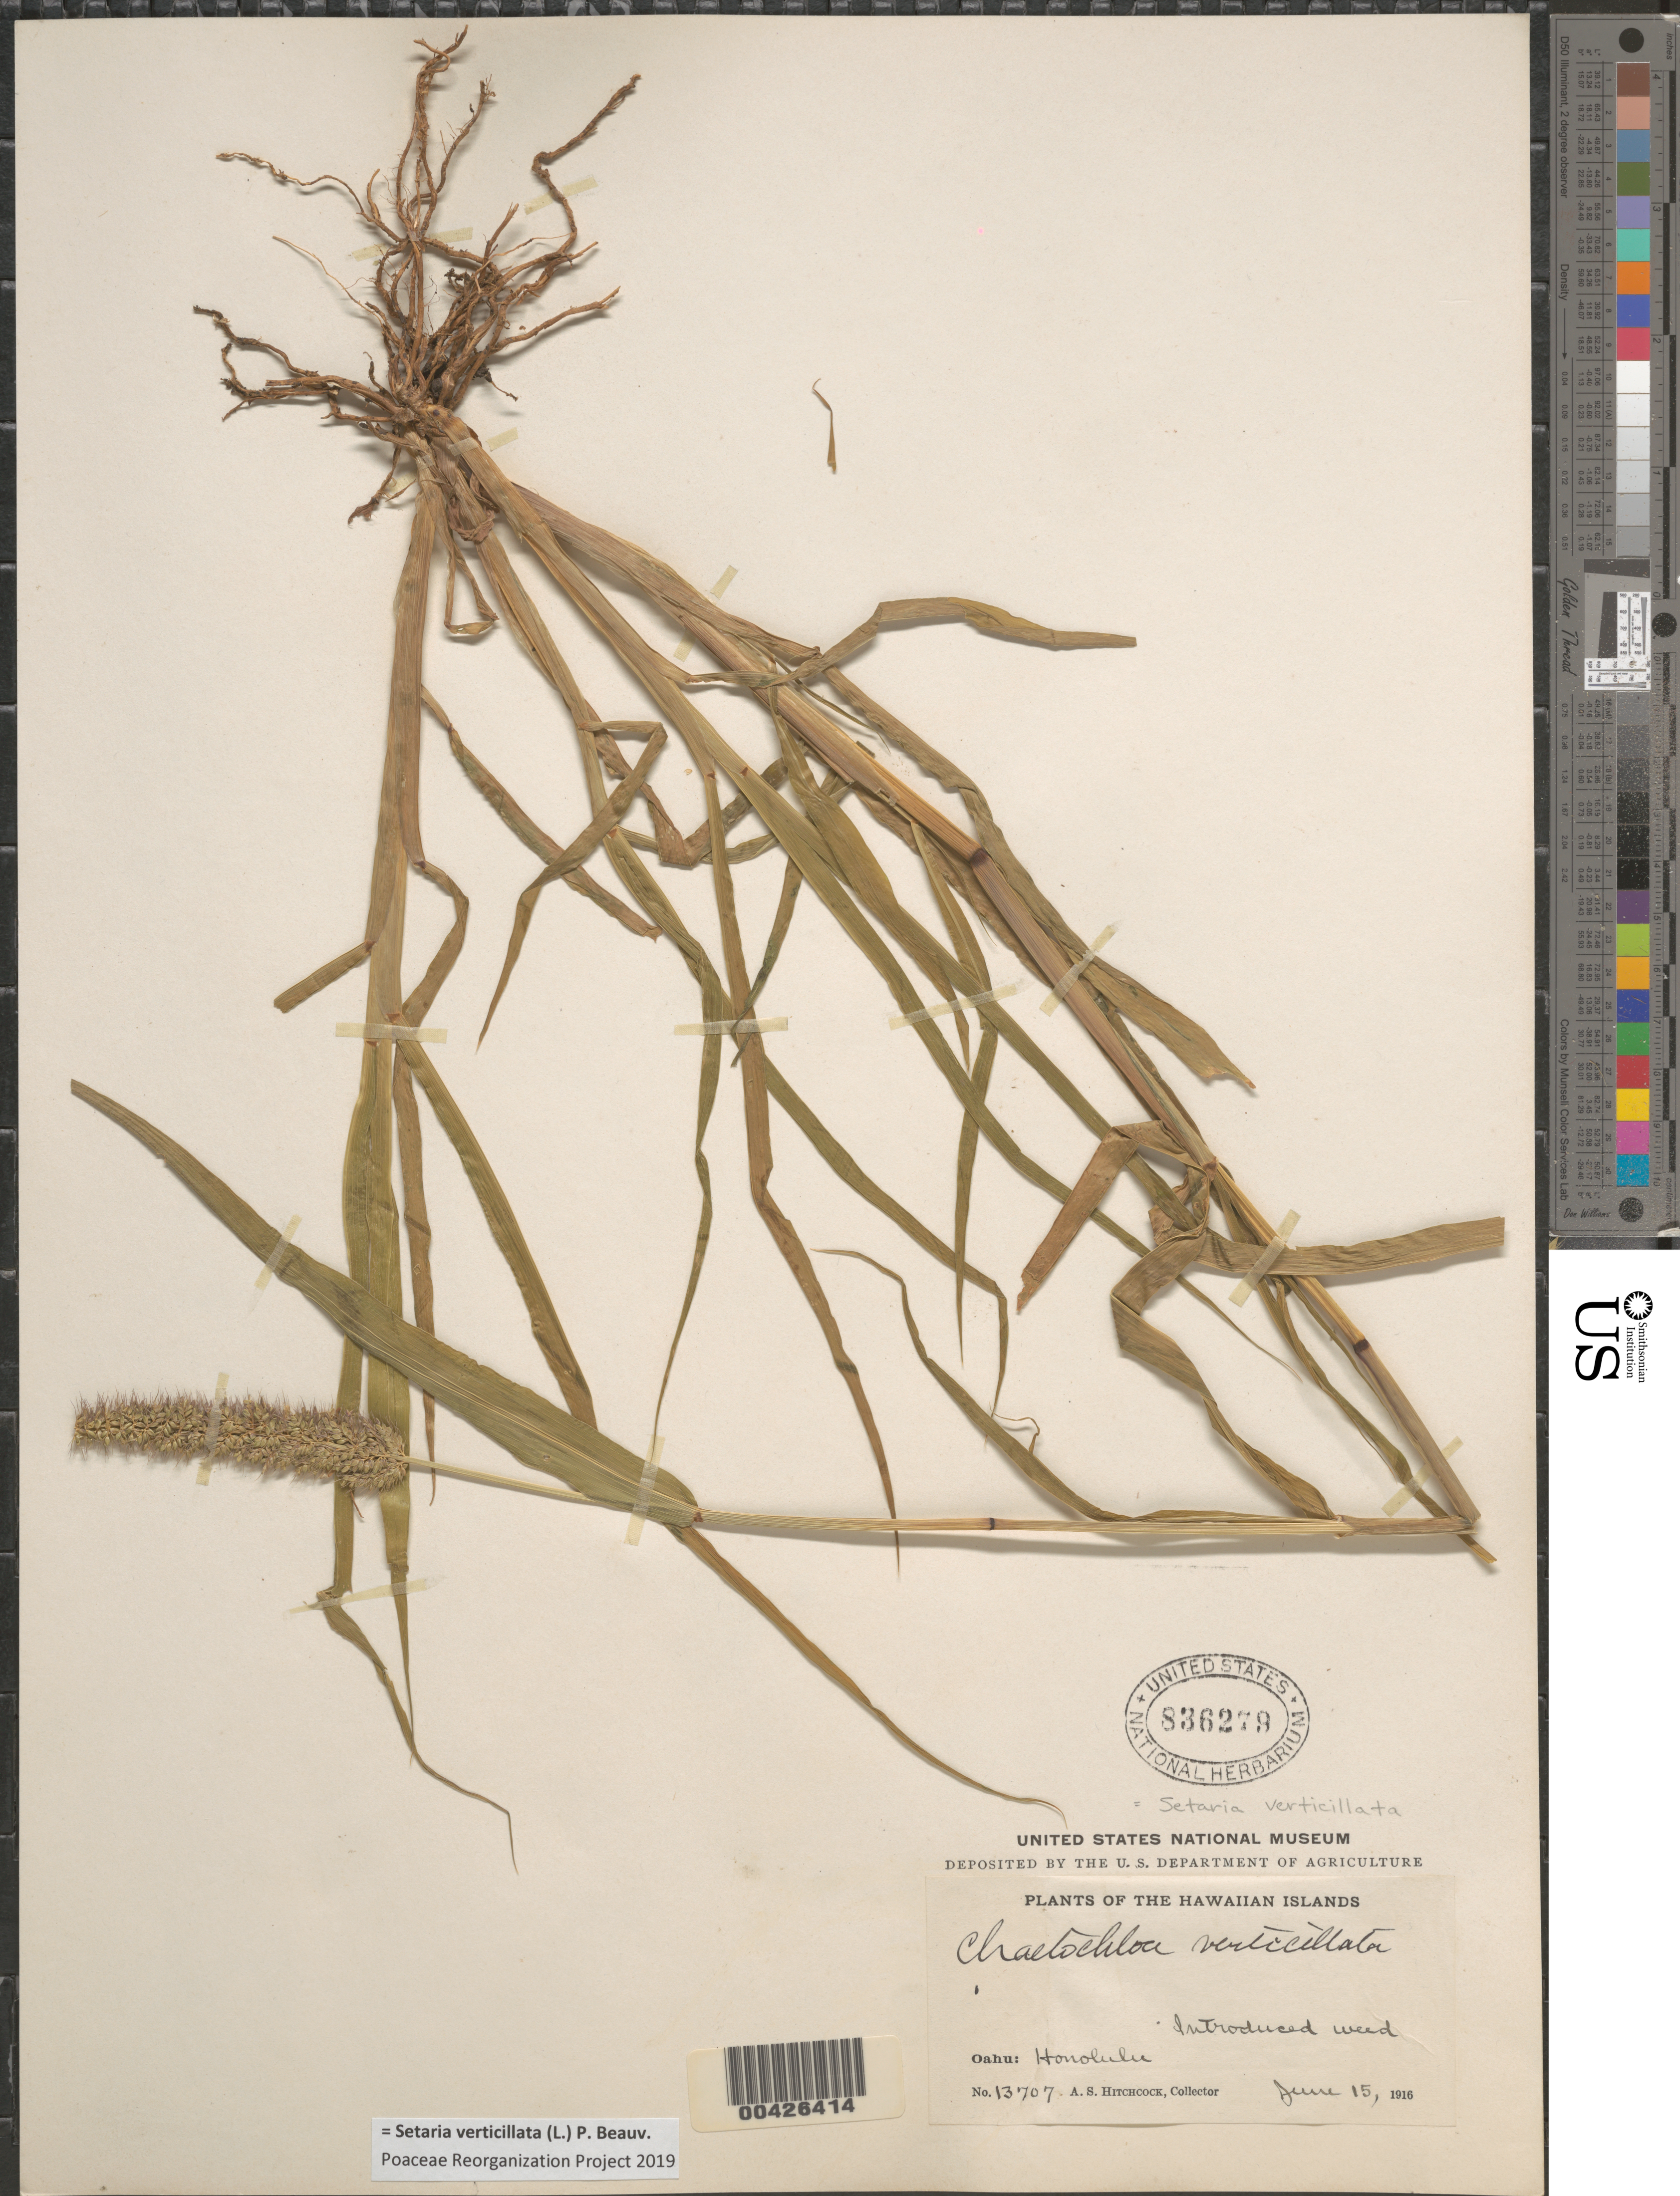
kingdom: Plantae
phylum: Tracheophyta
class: Liliopsida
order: Poales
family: Poaceae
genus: Setaria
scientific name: Setaria adhaerens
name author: (Forssk.) Chiov.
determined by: Wagner, W. L., (BOT), Smithsonian Institution - National Museum of Natural History (UNITED STATES)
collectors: A. S. Hitchcock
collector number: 13707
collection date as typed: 15 Jun 1916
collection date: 1916-06-15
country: United States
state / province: Hawaii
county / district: Honolulu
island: Oahu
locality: Oahu: Honolulu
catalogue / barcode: US 836279